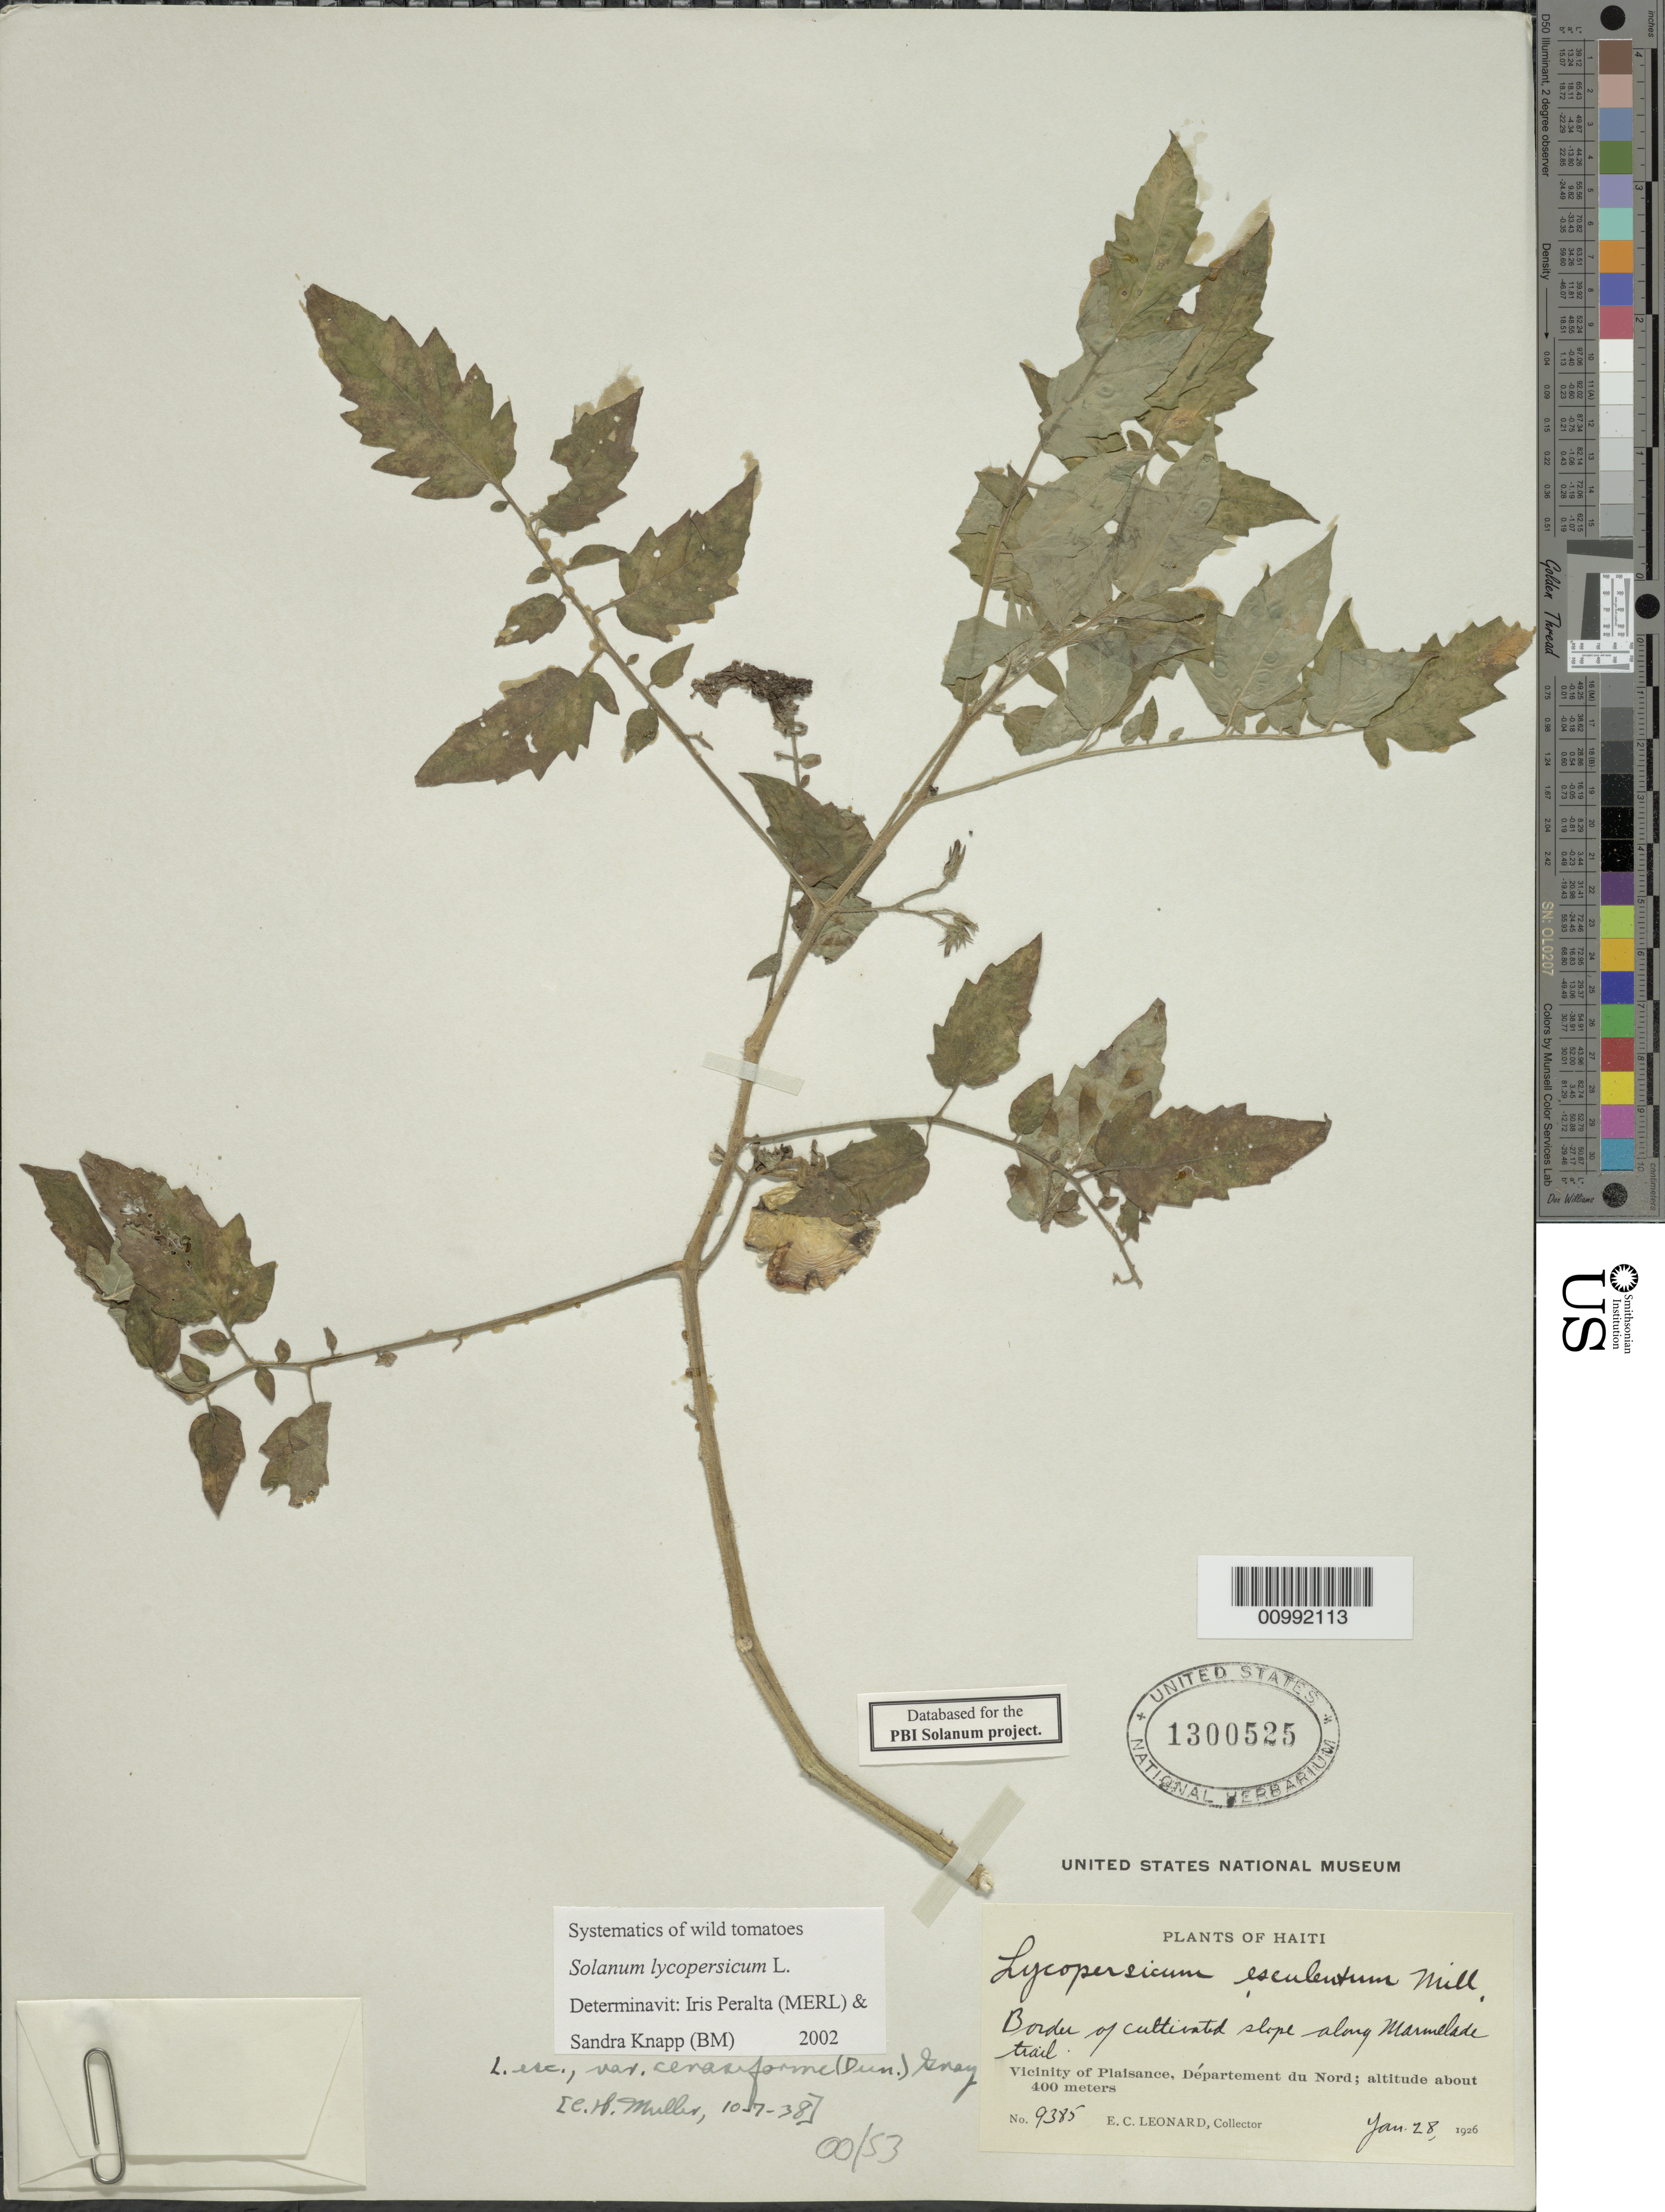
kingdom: Plantae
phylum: Tracheophyta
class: Magnoliopsida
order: Solanales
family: Solanaceae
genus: Solanum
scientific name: Solanum lycopersicum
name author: L.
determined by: Peralta, Iris E.; Knapp, S. D.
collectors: E. C. Leonard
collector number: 9385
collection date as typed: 28 Jan 1926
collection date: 1926-01-28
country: Haiti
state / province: Nord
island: Hispaniola I.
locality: Vicinity of Plaisance, along Marmelade Trail, Dept. du Nord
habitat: plh: border of cultivated slope;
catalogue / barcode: US 1300525